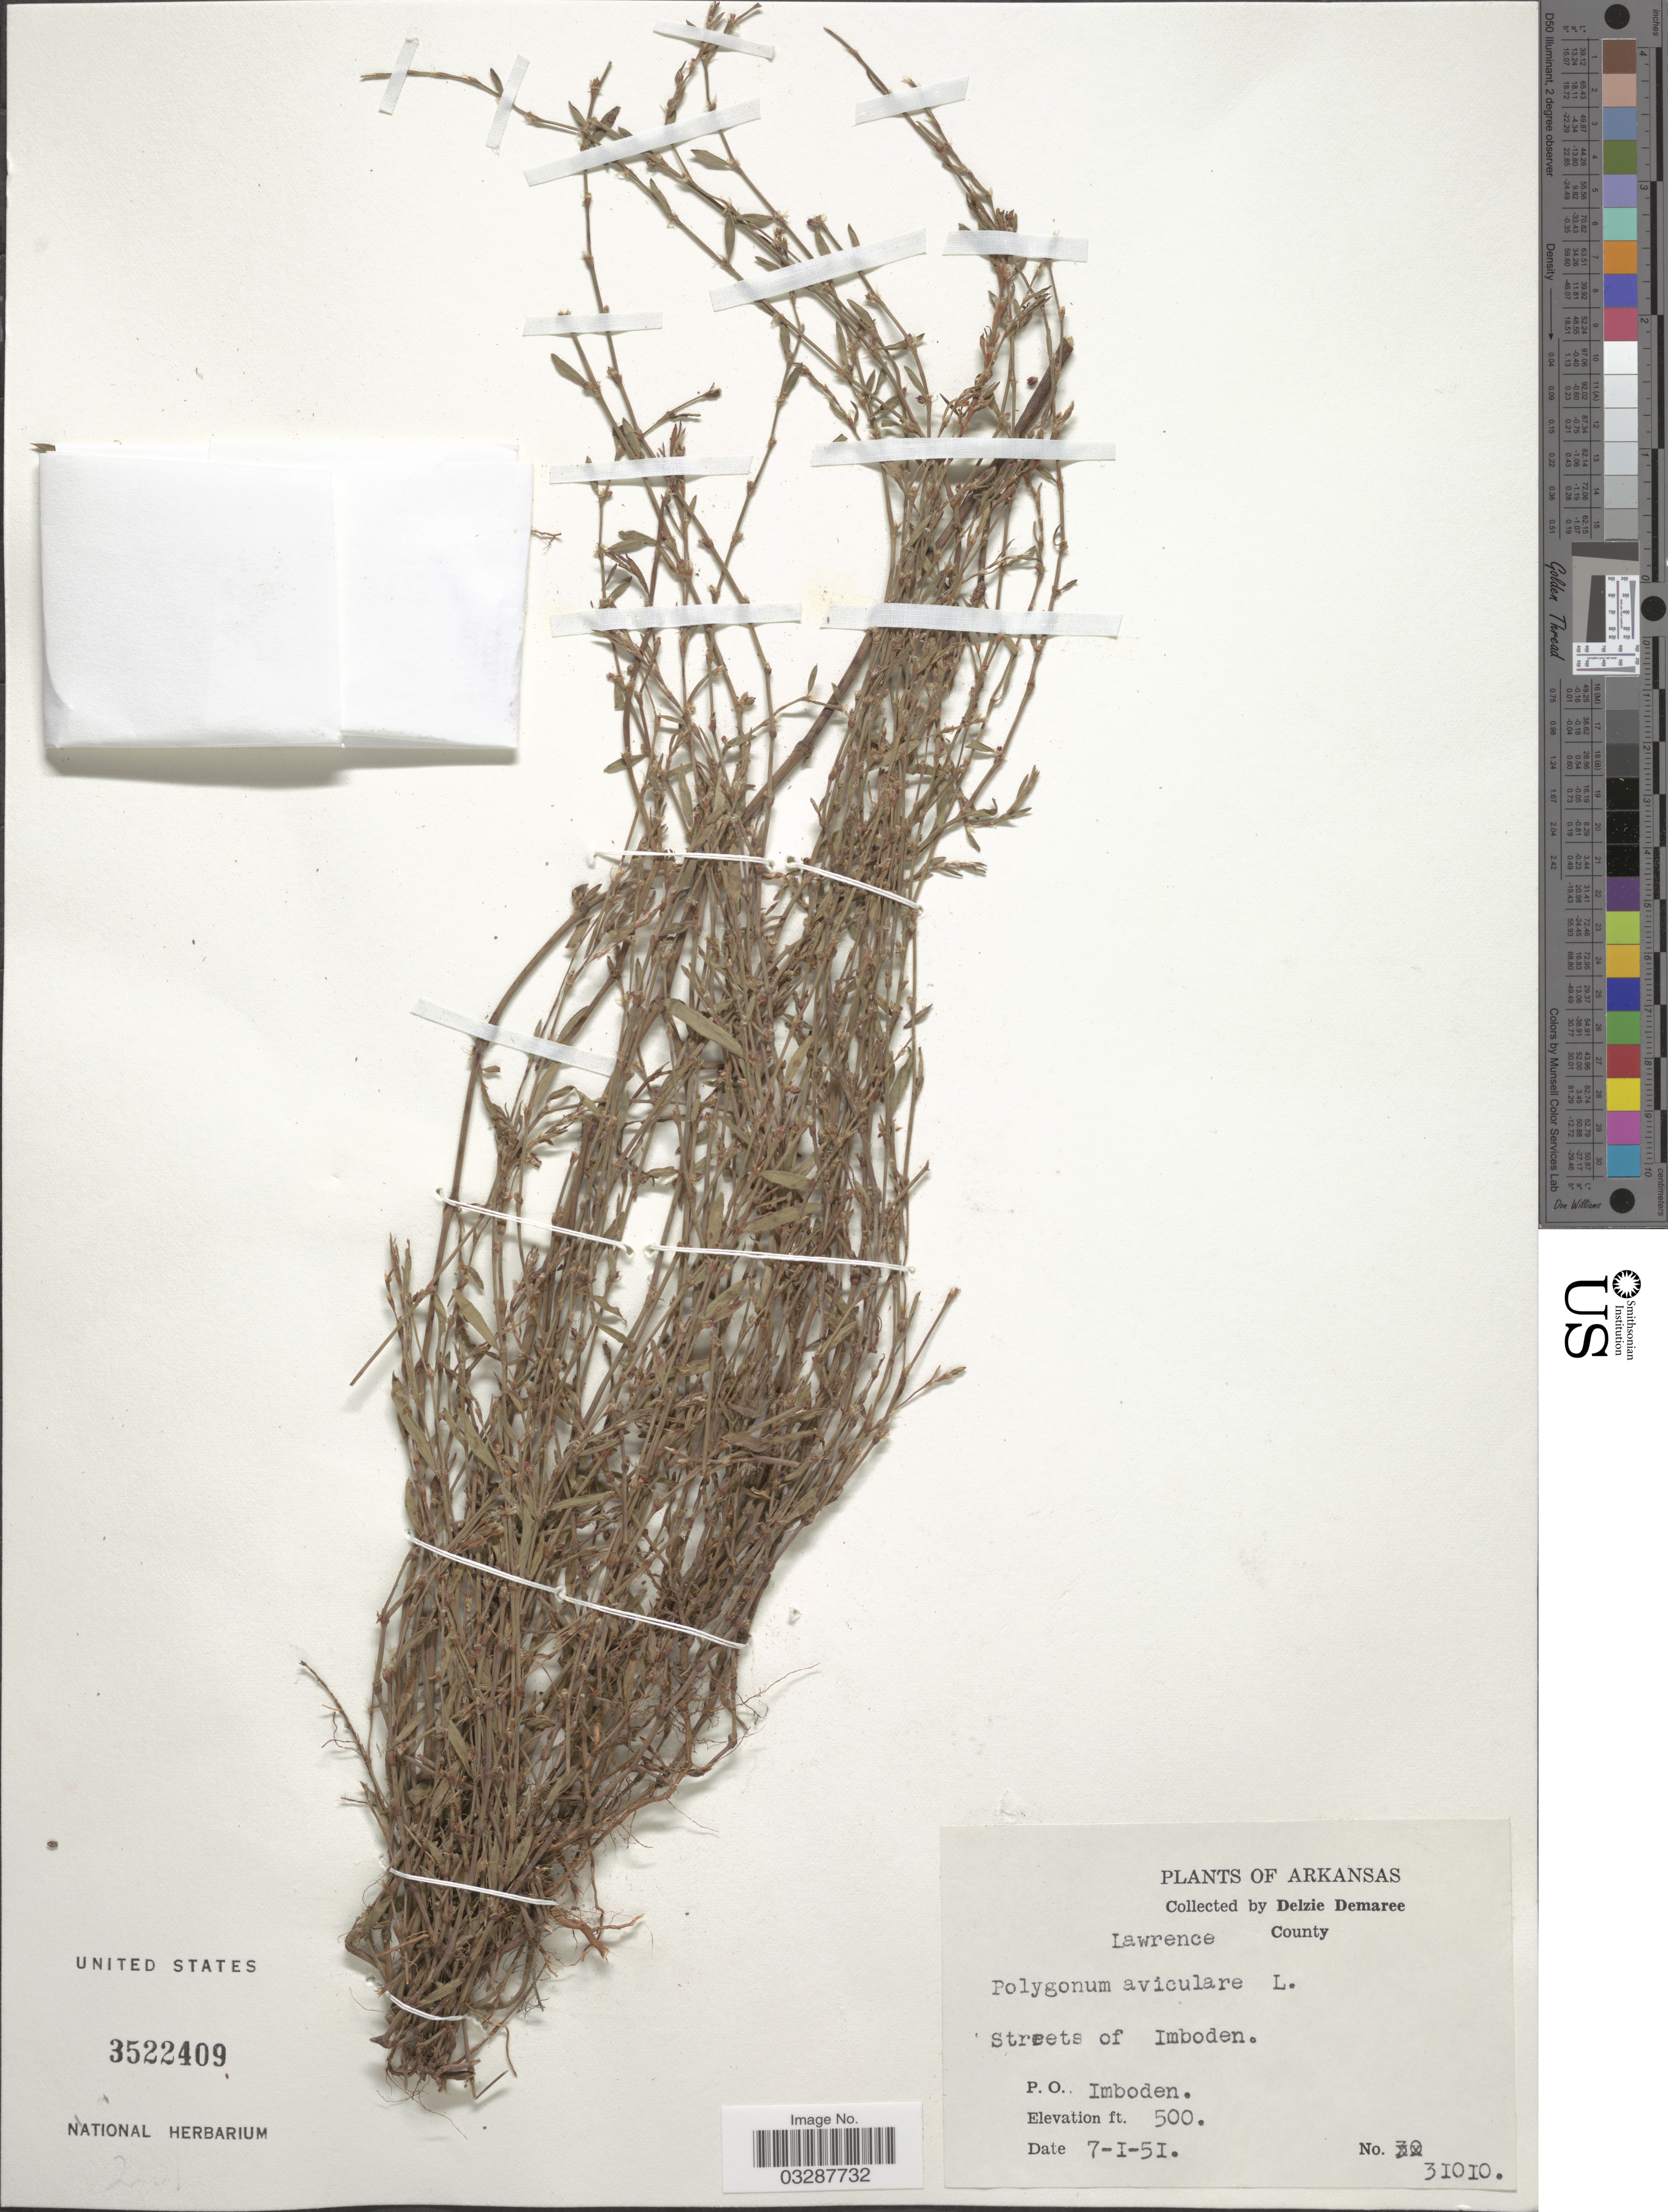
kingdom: Plantae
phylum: Tracheophyta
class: Magnoliopsida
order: Caryophyllales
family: Polygonaceae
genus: Polygonum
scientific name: Polygonum aviculare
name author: L.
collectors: D. Demaree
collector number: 31010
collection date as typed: Transcribed d/m/y: 1/7/51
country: United States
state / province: Arkansas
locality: Lawrence County. Streets of Imboden. P.O. Imboden.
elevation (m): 152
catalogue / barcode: US 3522409